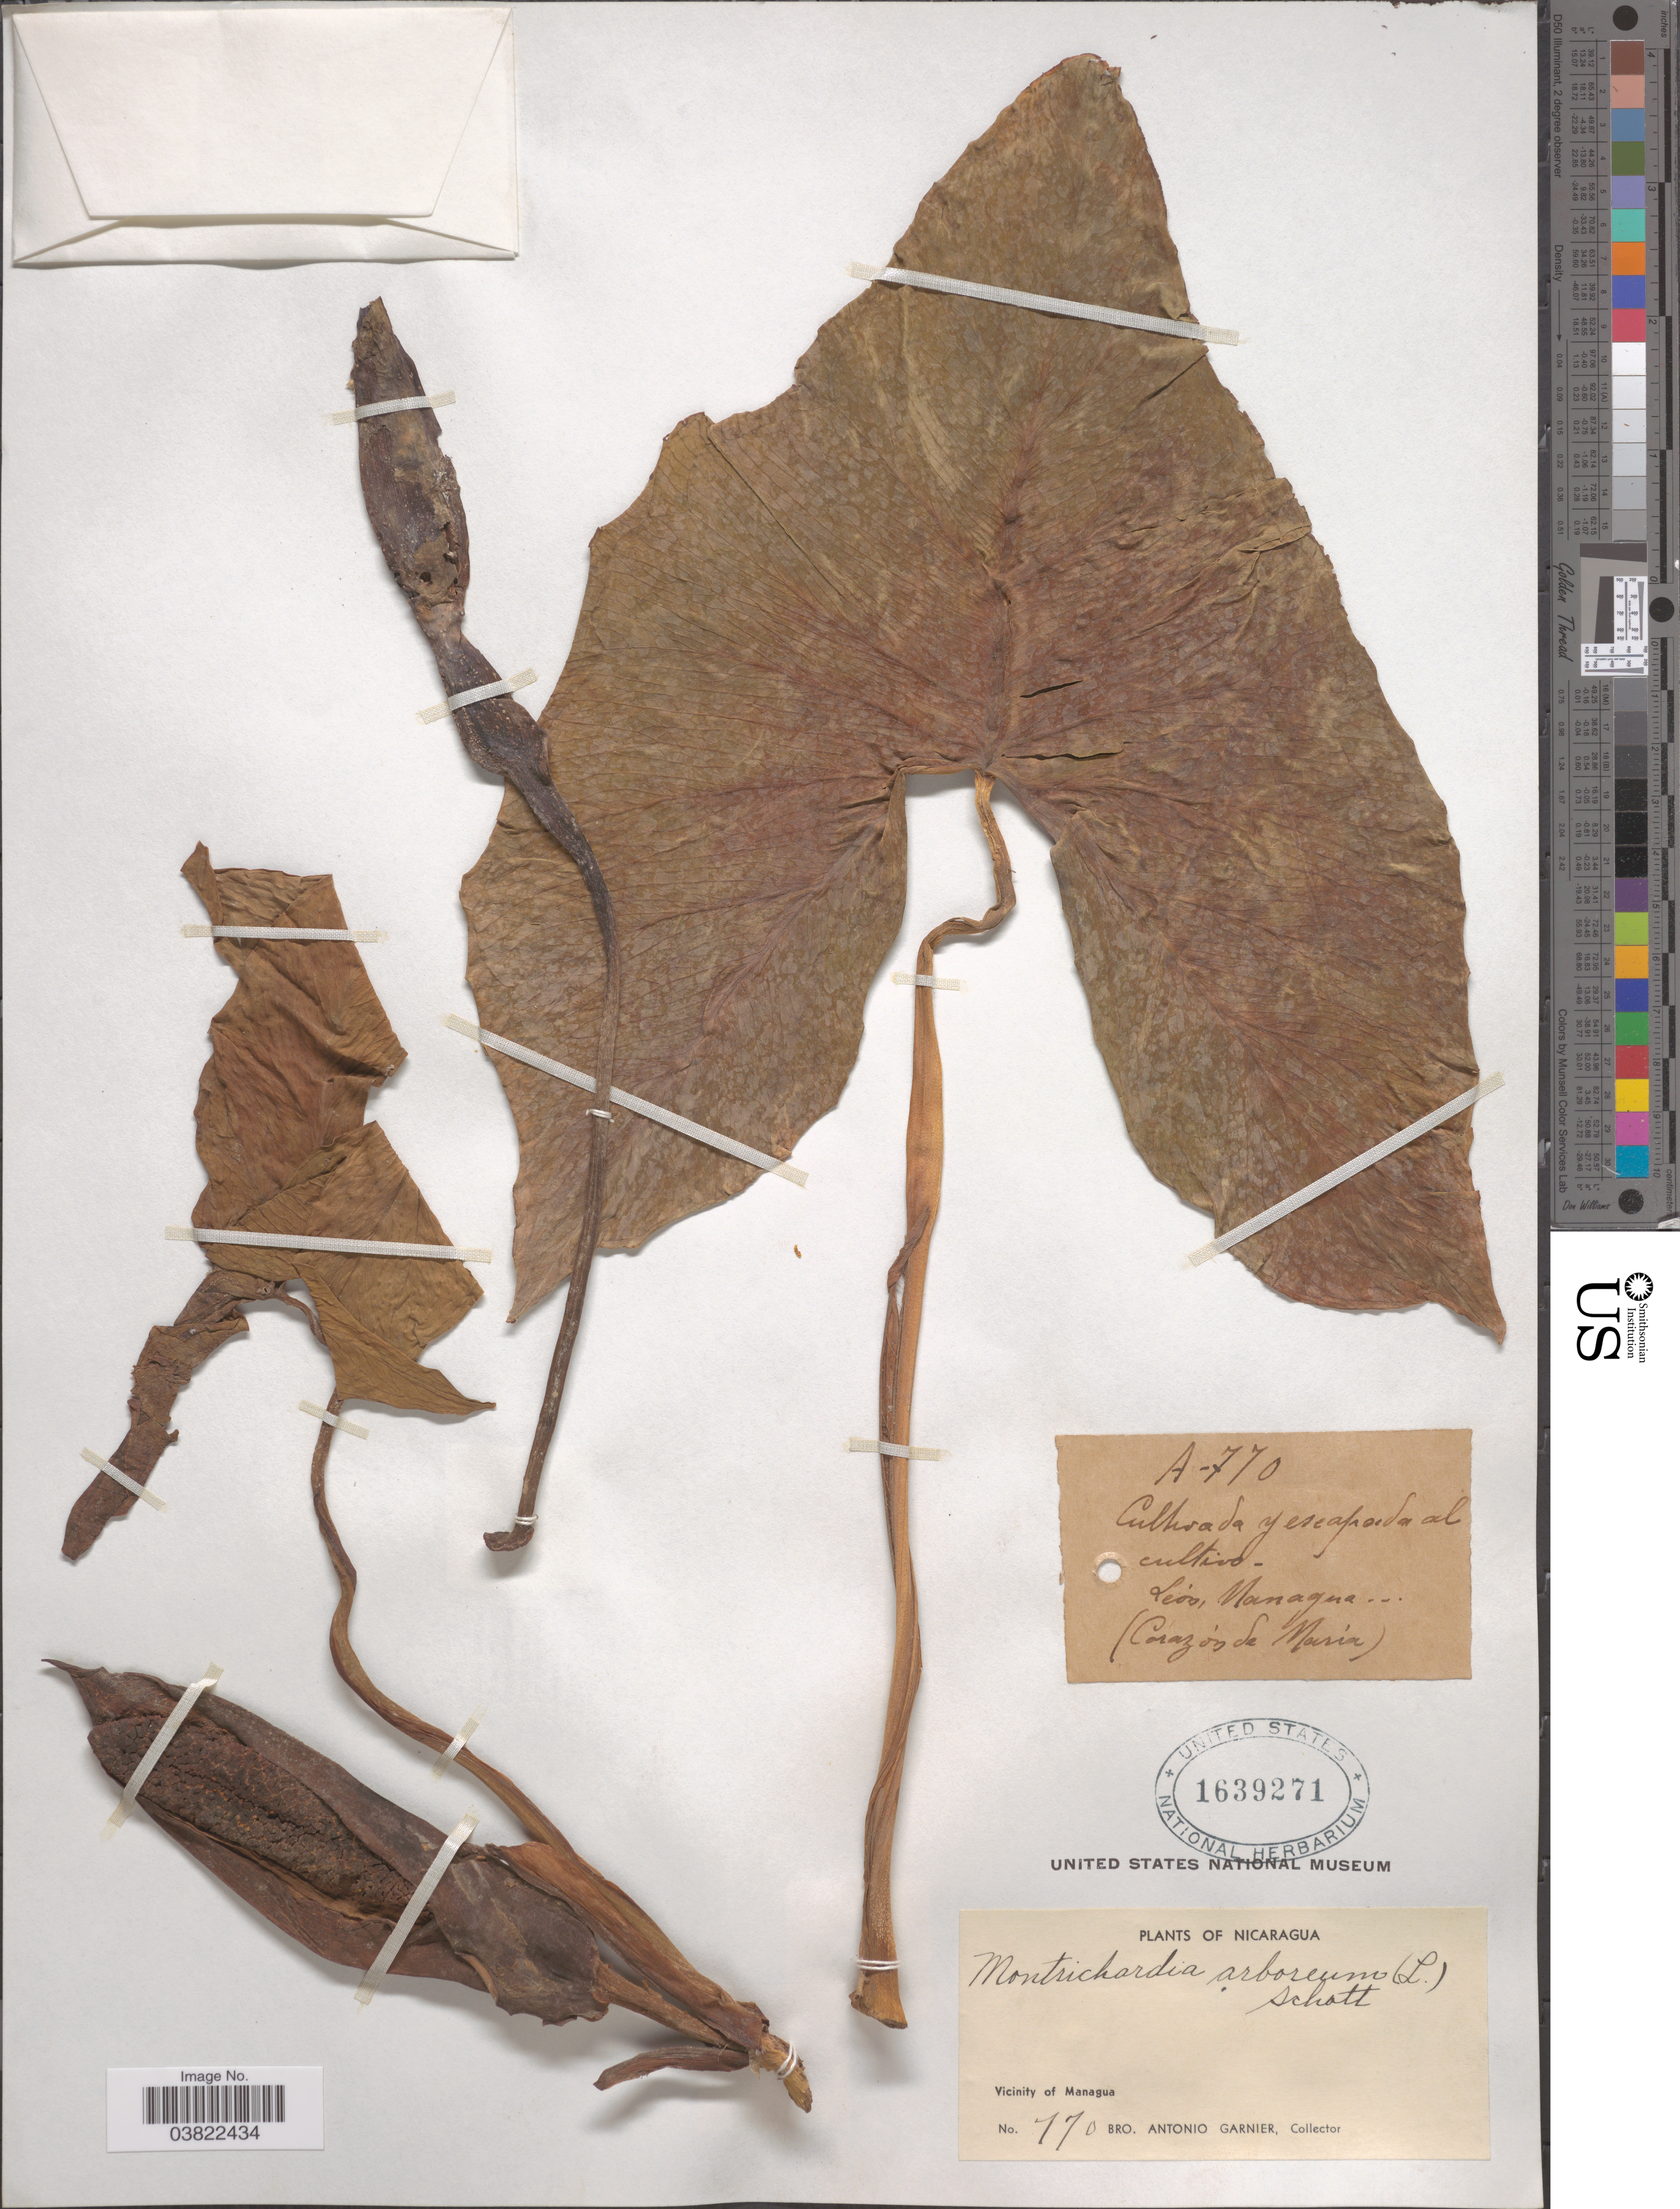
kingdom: Plantae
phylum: Tracheophyta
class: Liliopsida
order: Alismatales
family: Araceae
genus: Montrichardia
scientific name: Montrichardia arborea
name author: (Kunth) Schott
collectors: Bro. A. Garnier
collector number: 770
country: Nicaragua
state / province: Managua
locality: Vicinity of Managua.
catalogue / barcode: US 1639271